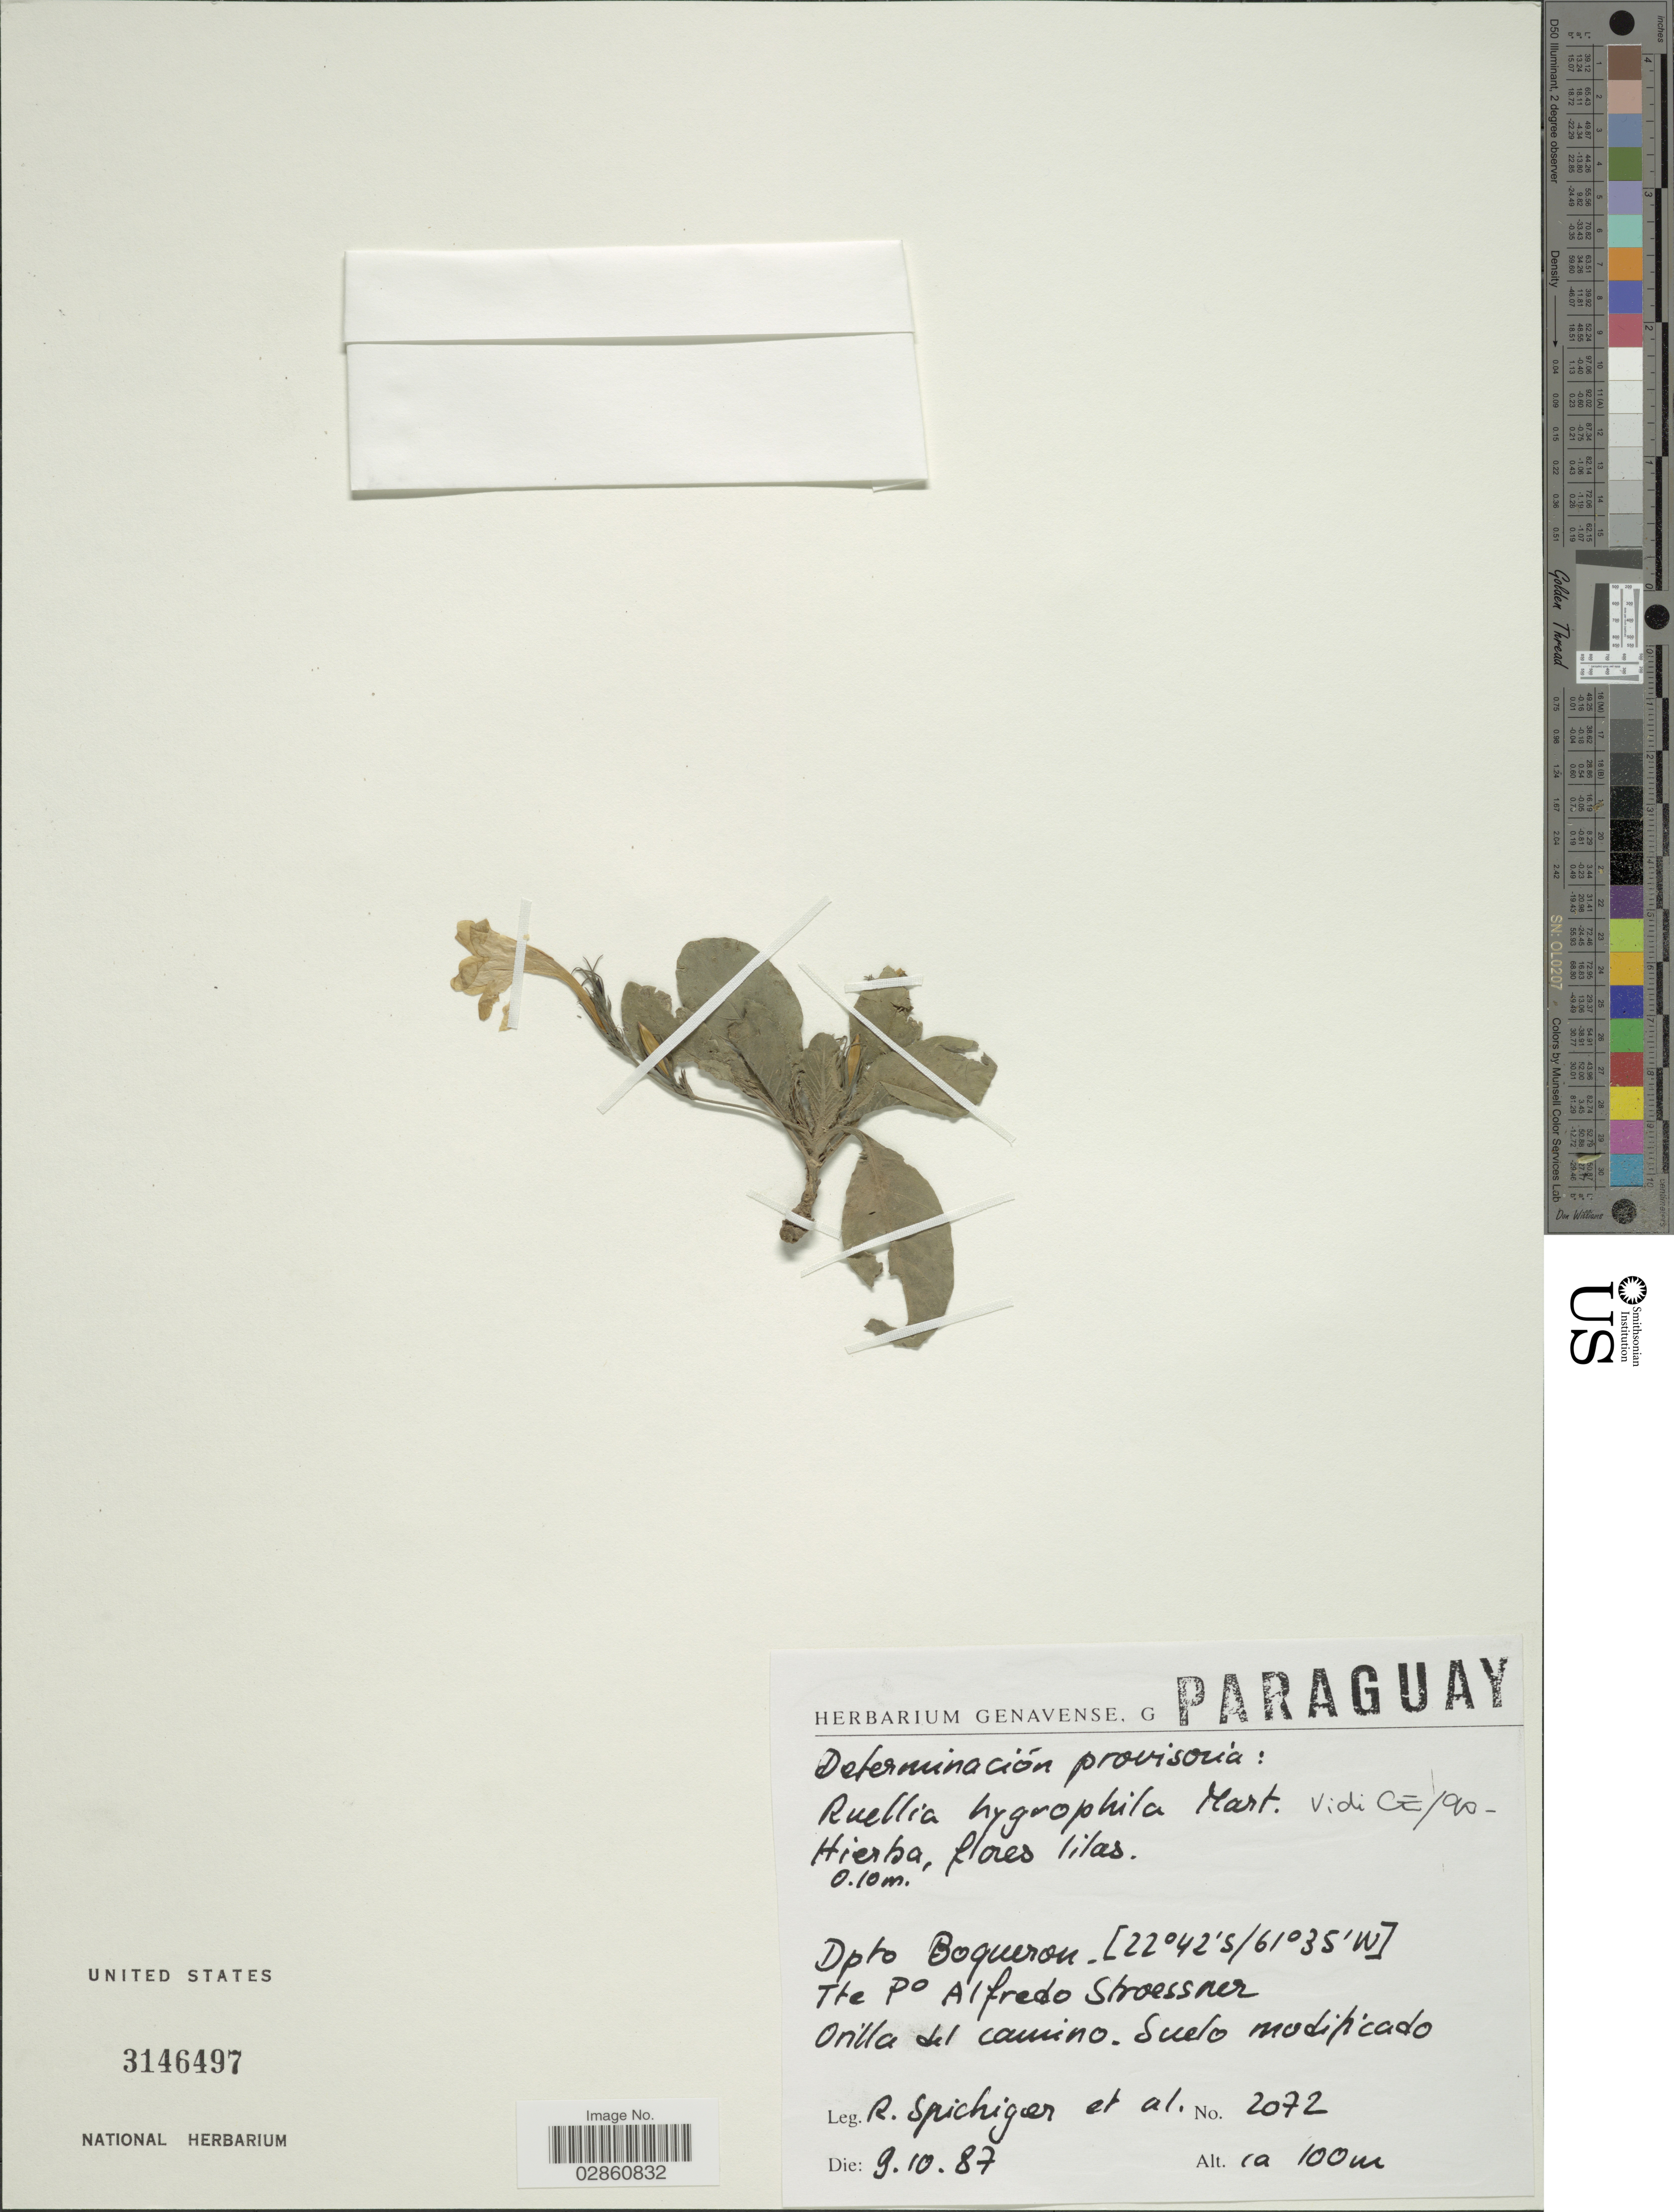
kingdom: Plantae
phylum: Tracheophyta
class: Magnoliopsida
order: Lamiales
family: Acanthaceae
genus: Ruellia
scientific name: Ruellia hygrophila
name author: Mart.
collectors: R. Spichiger & et al.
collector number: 2072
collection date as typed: Transcribed d/m/y: 9/10/87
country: Paraguay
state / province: Boqueron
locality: Dpto. Boqueron. Tte Po Alfredo Stroessner.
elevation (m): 100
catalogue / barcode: US 3146497